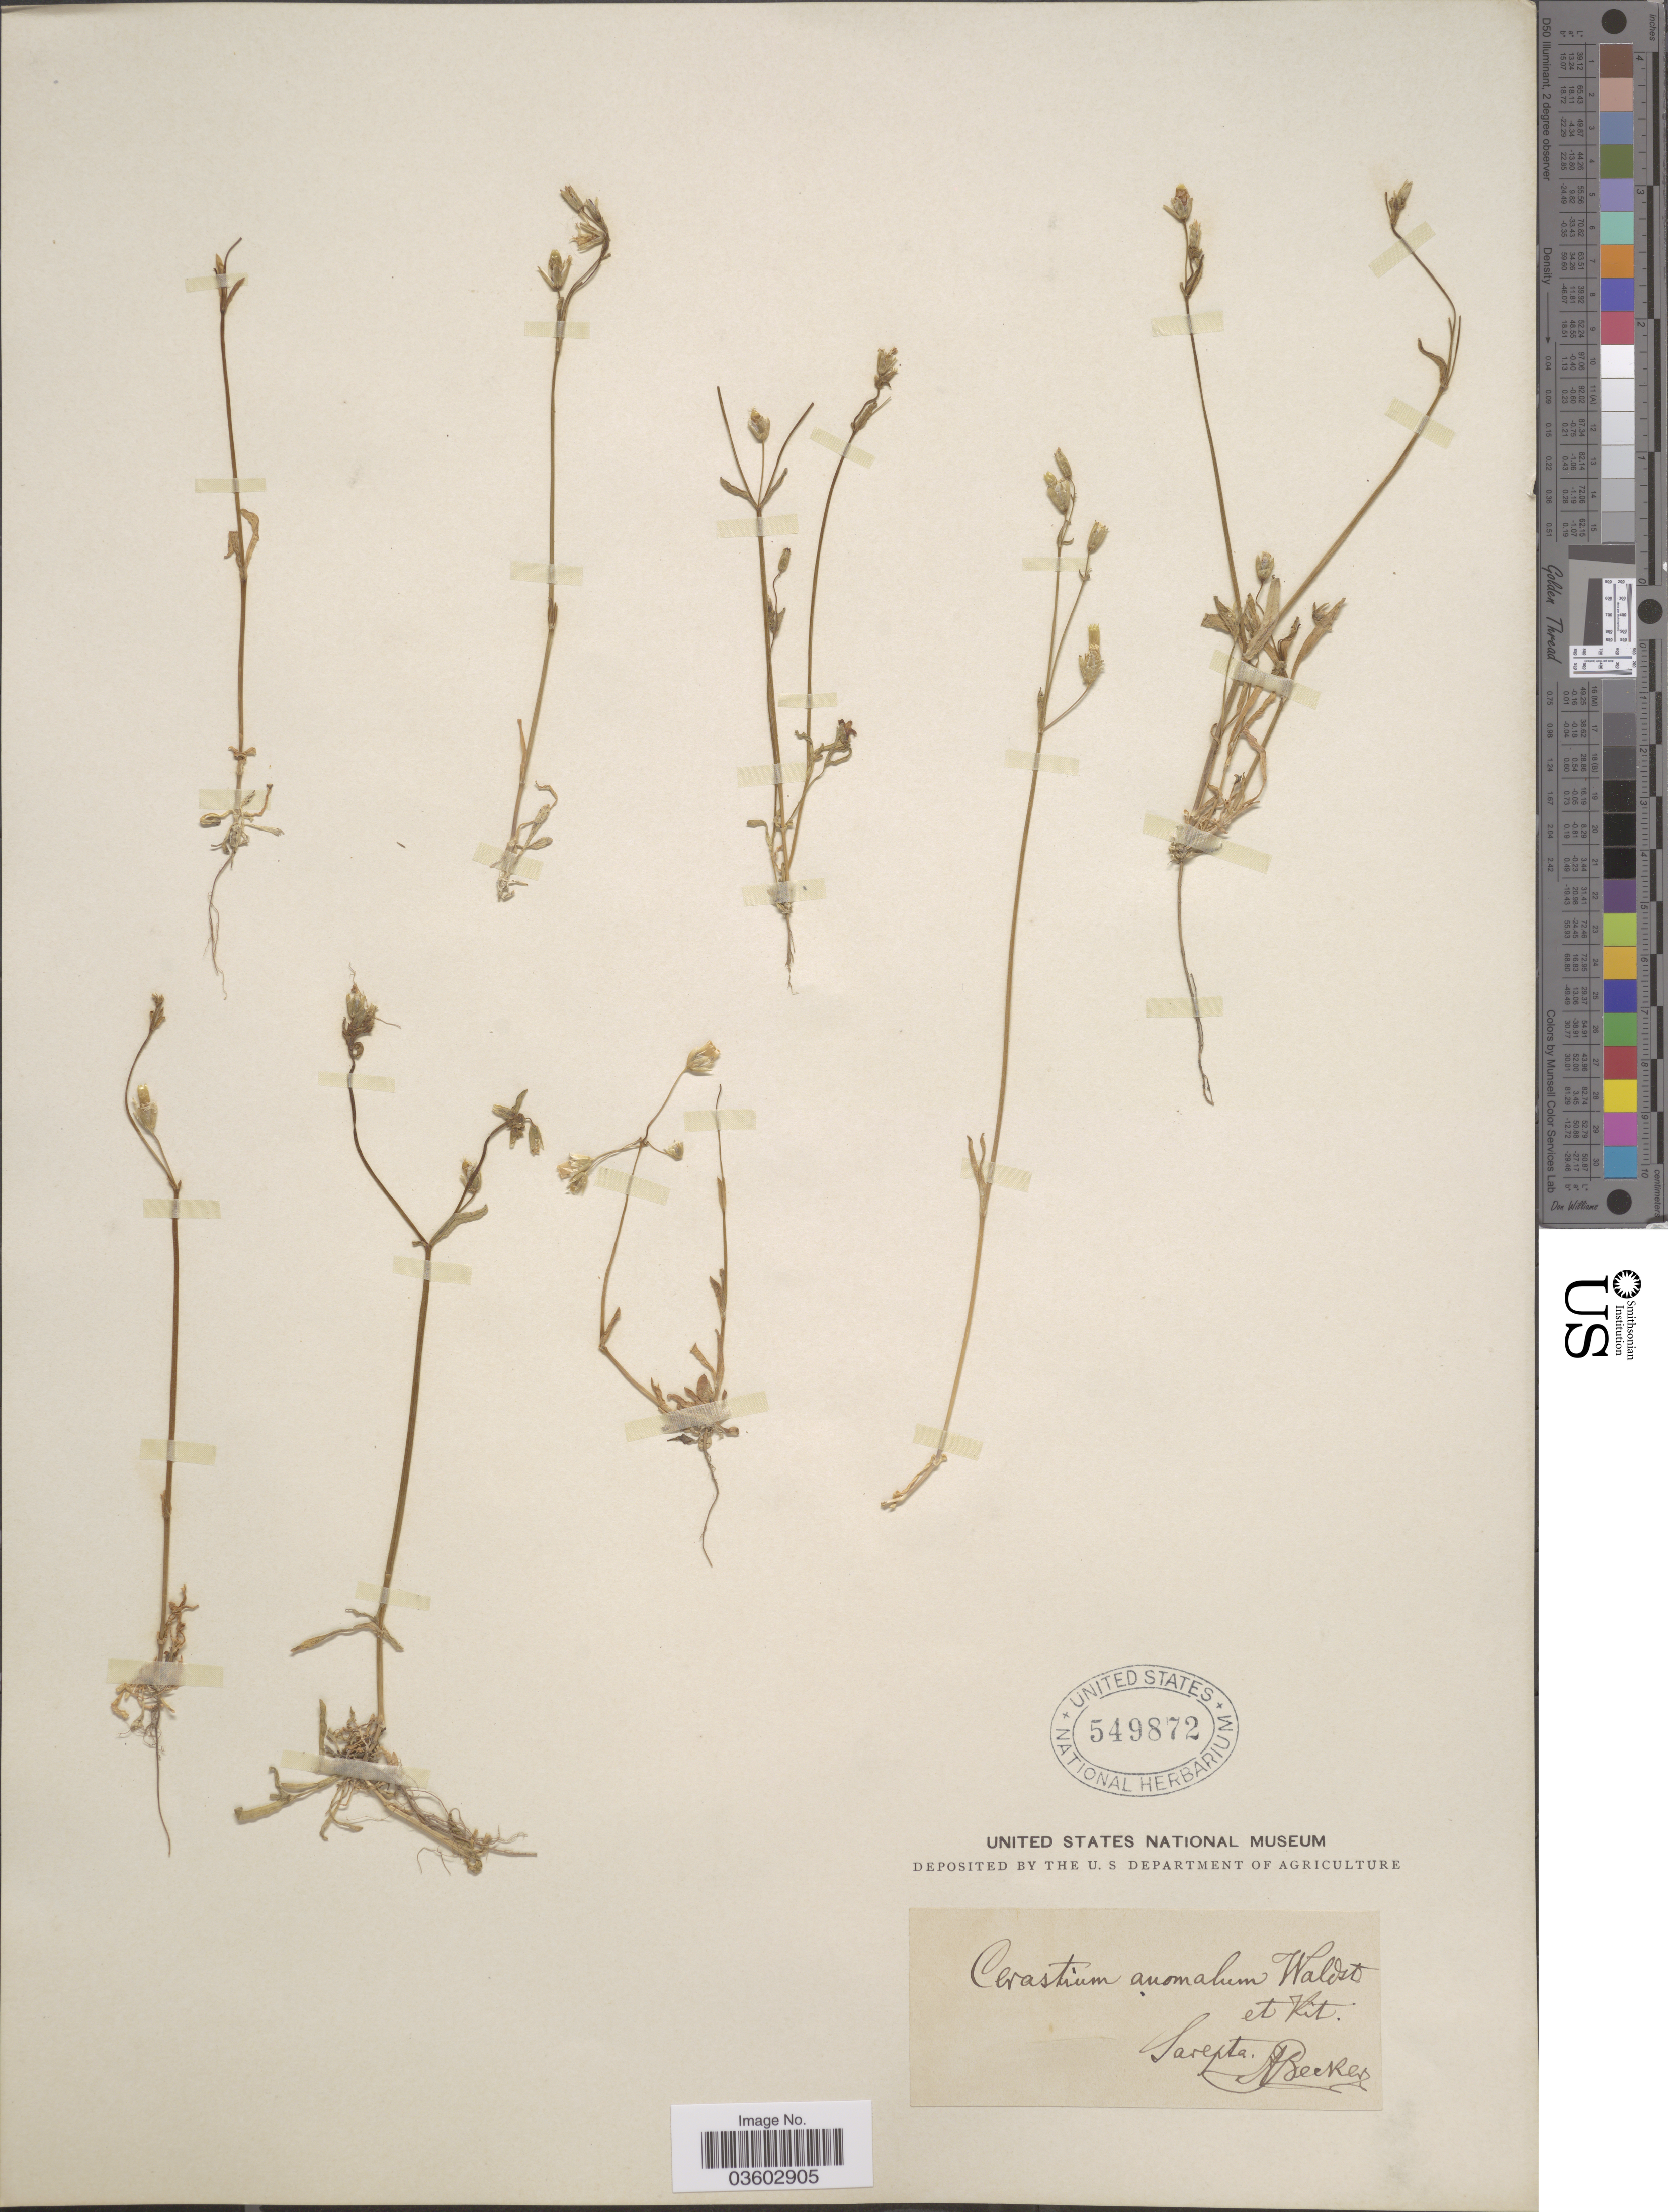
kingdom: Plantae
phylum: Tracheophyta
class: Magnoliopsida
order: Caryophyllales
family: Caryophyllaceae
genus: Dichodon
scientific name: Dichodon viscidus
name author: (M. Bieb.) Holub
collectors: A. Becker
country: Russian Federation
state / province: Volgograd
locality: Sarepta.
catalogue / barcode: US 549872